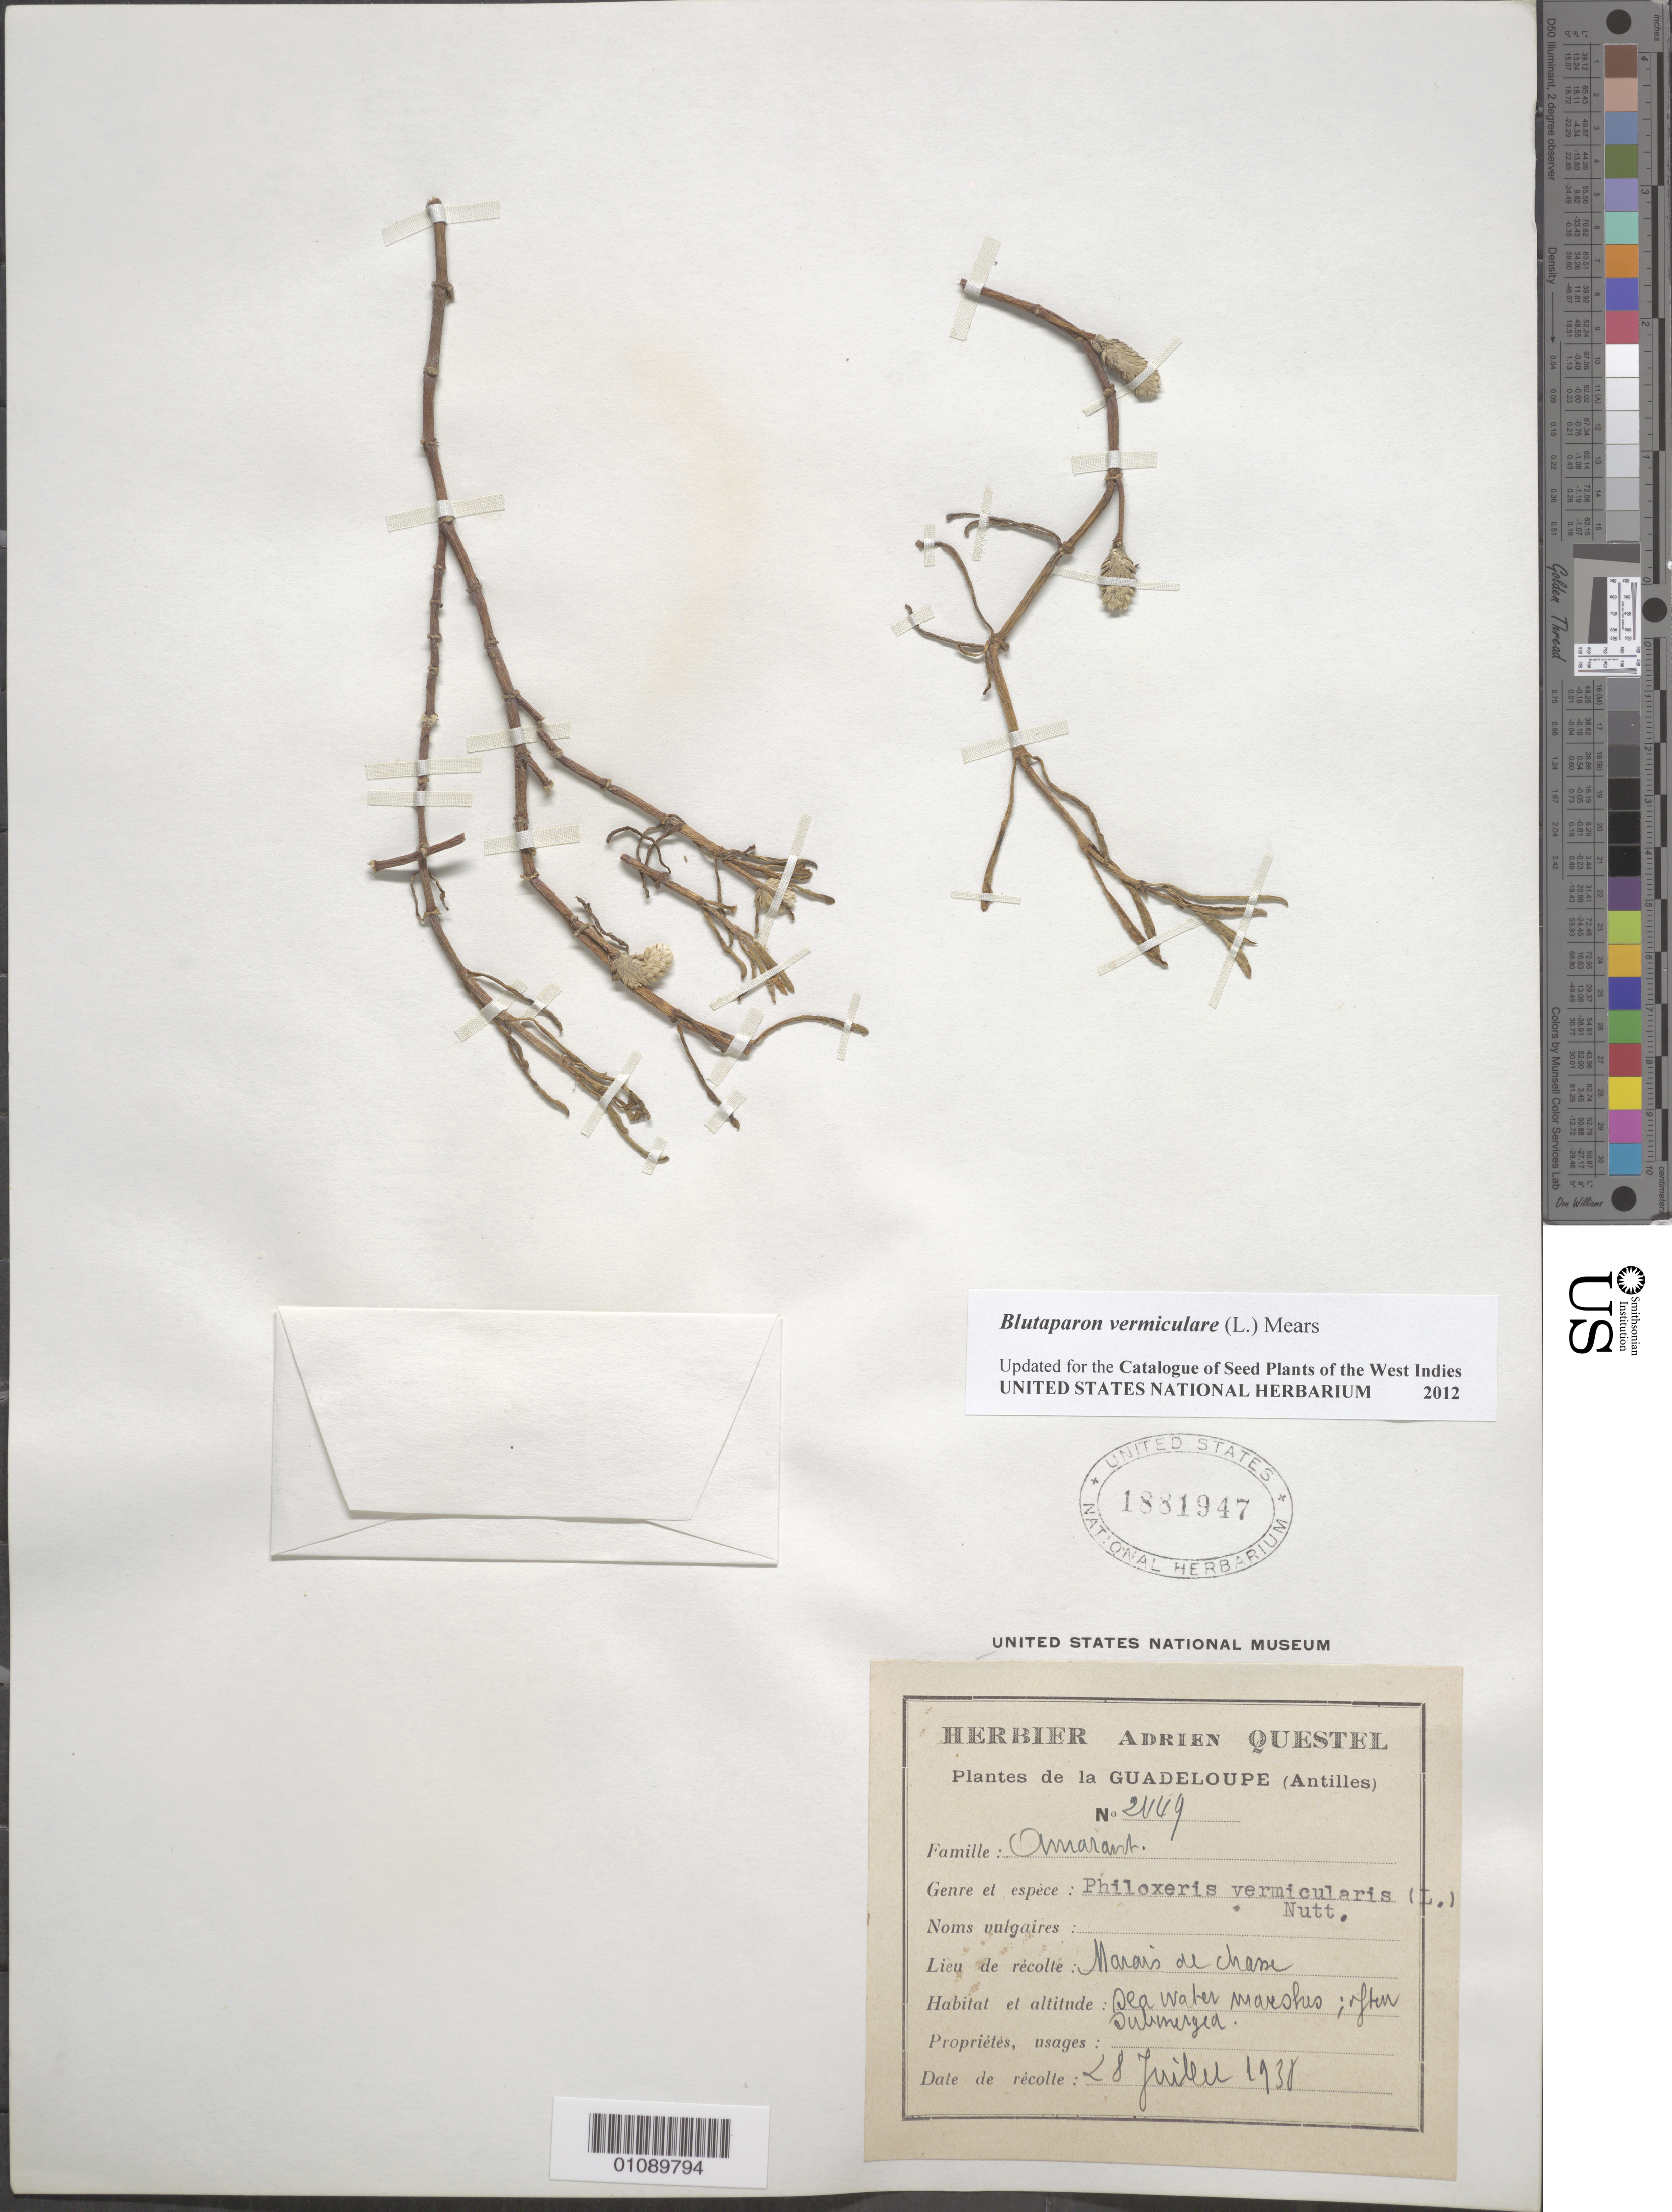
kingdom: Plantae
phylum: Tracheophyta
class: Magnoliopsida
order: Caryophyllales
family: Amaranthaceae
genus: Gomphrena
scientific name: Gomphrena vermicularis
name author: L.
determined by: Strong, Mark T., (BOT), Smithsonian Institution - National Museum of Natural History (UNITED STATES)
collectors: A. Questel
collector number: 2449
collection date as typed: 28 Jul 1938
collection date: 1938-07-28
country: Guadeloupe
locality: Marais de Chasse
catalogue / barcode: US 1881947